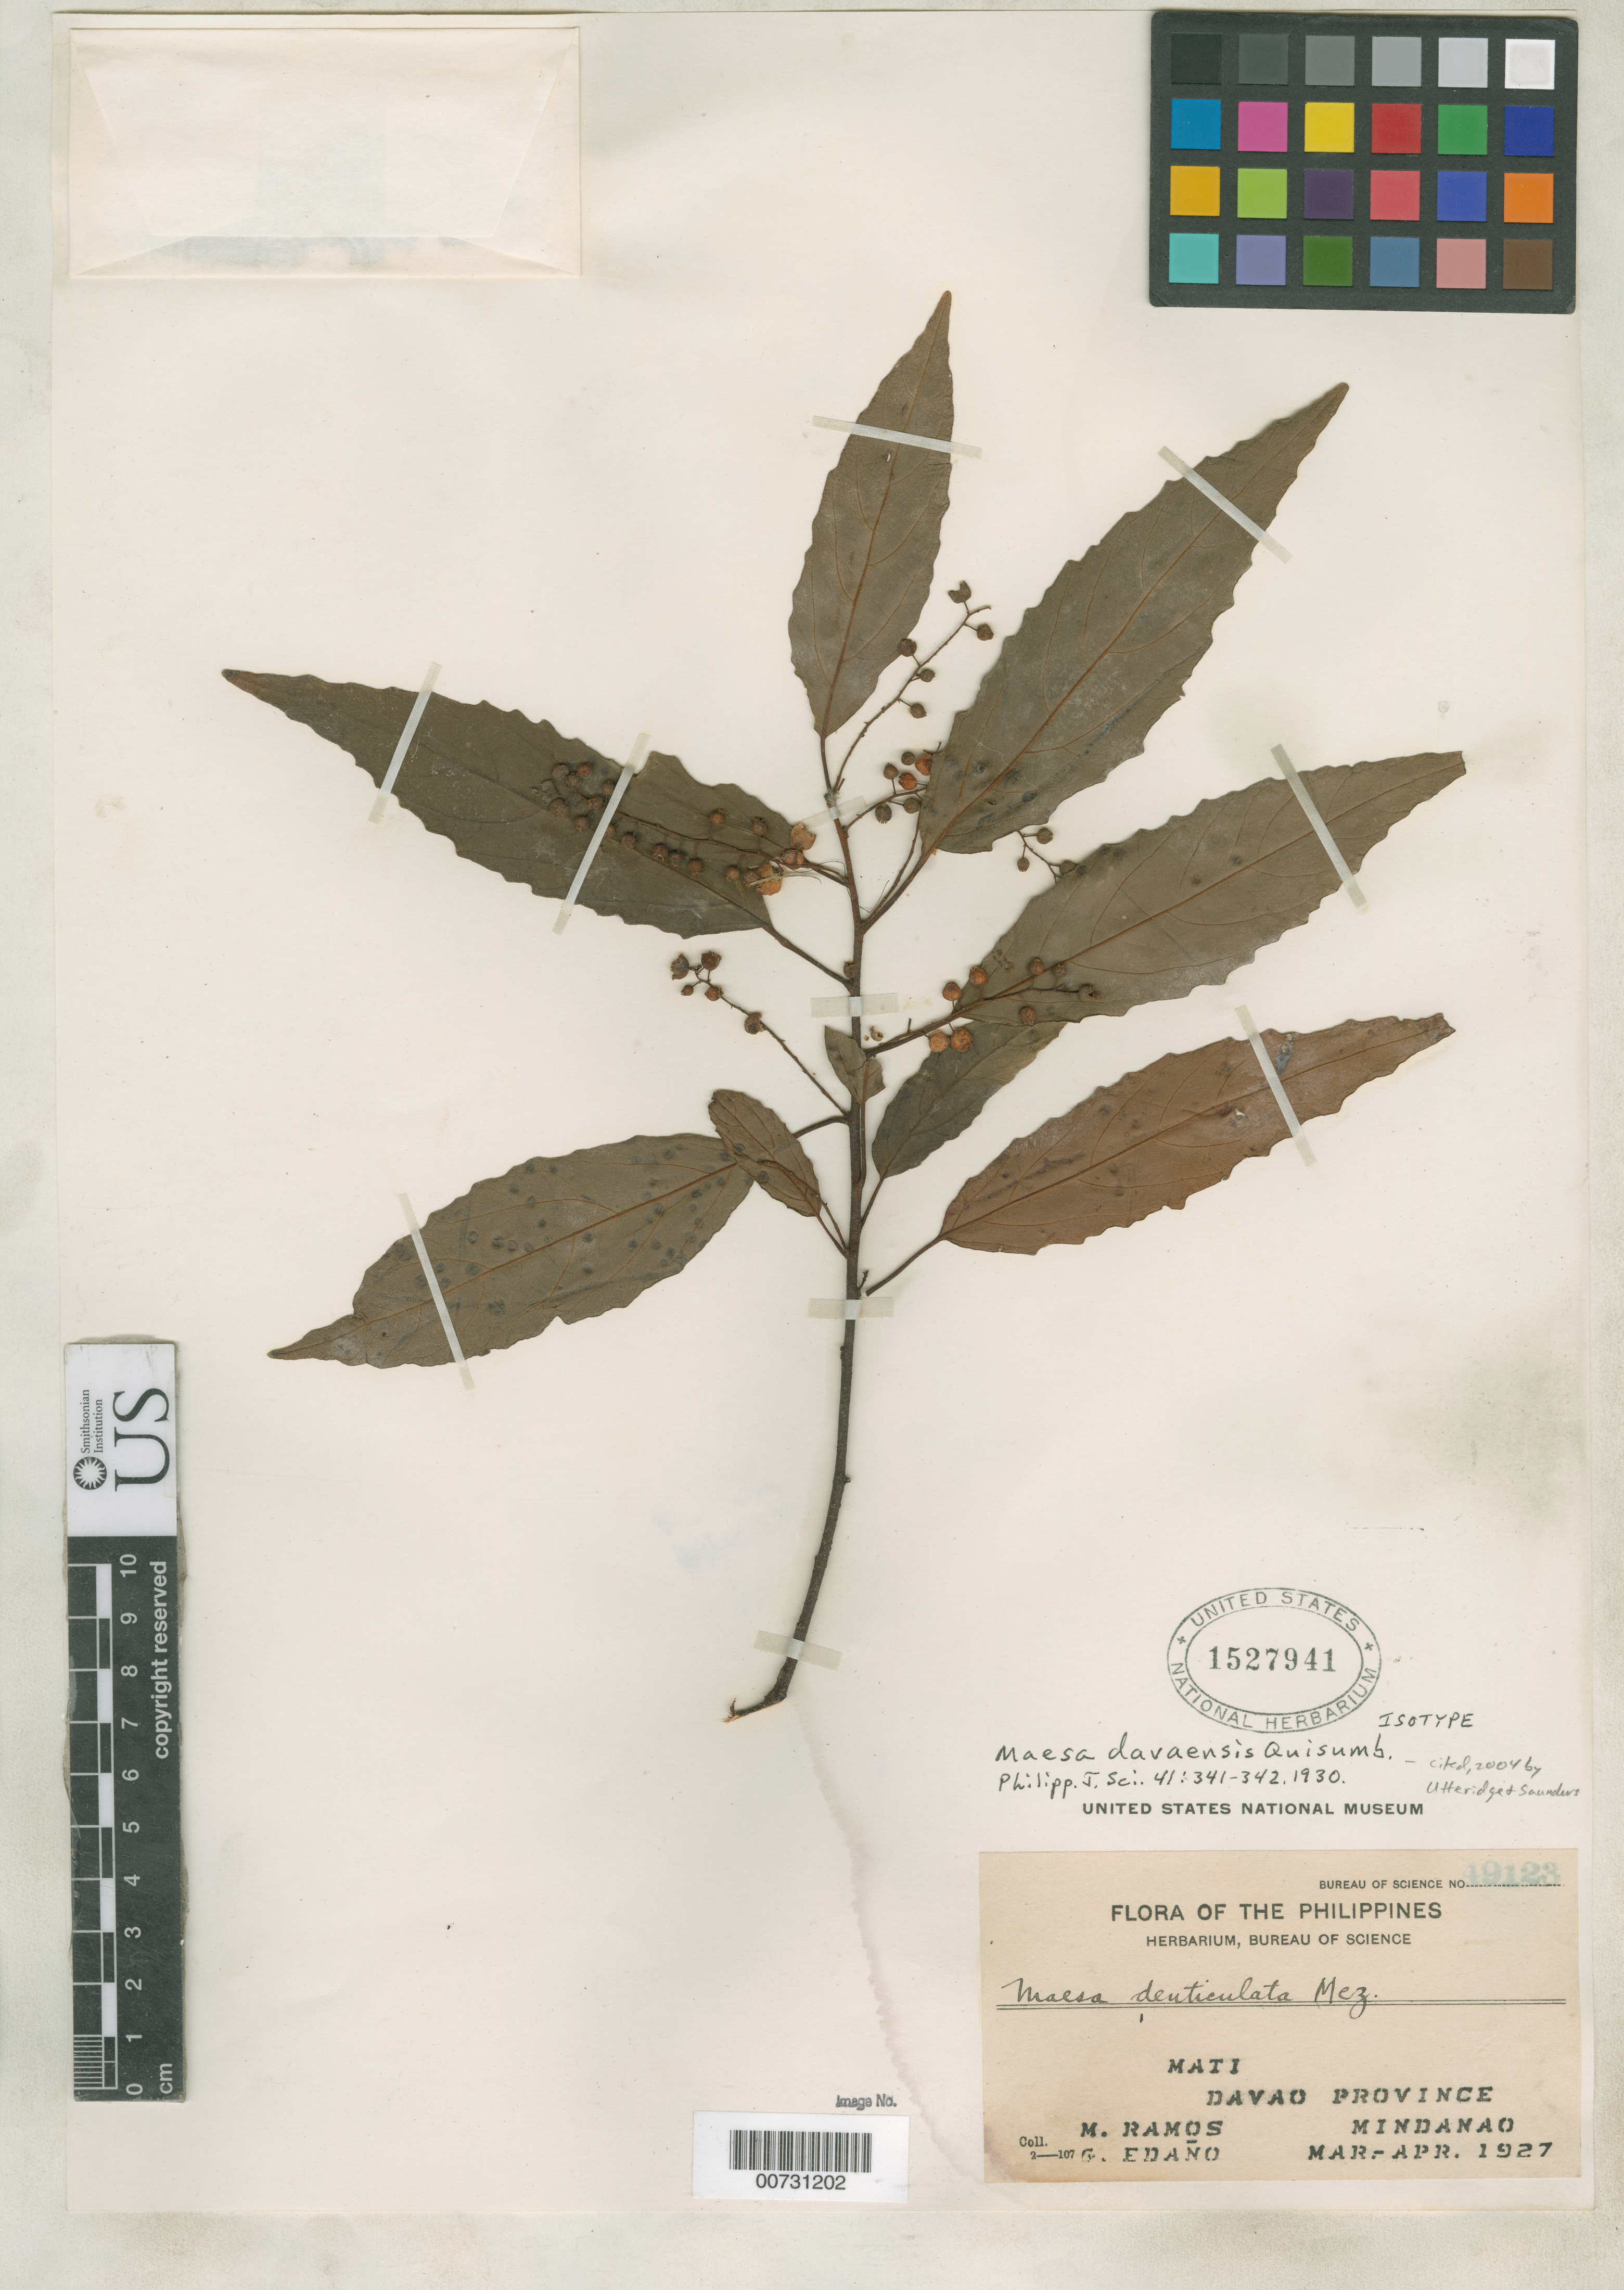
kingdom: Plantae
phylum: Tracheophyta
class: Magnoliopsida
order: Ericales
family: Primulaceae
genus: Maesa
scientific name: Maesa davaensis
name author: Quisumb.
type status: Isotype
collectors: M. Ramos & G. Edaño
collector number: Bur. Sci. 49123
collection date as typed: Mar 1927 to Apr 1927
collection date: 1927-03/1927-04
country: Philippines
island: Mindanao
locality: Mati, Davao Province, Mindanao.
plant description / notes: Cited 2004 by Utteridge & Saunders in Bot. J. Linn. Soc.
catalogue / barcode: US 1527941